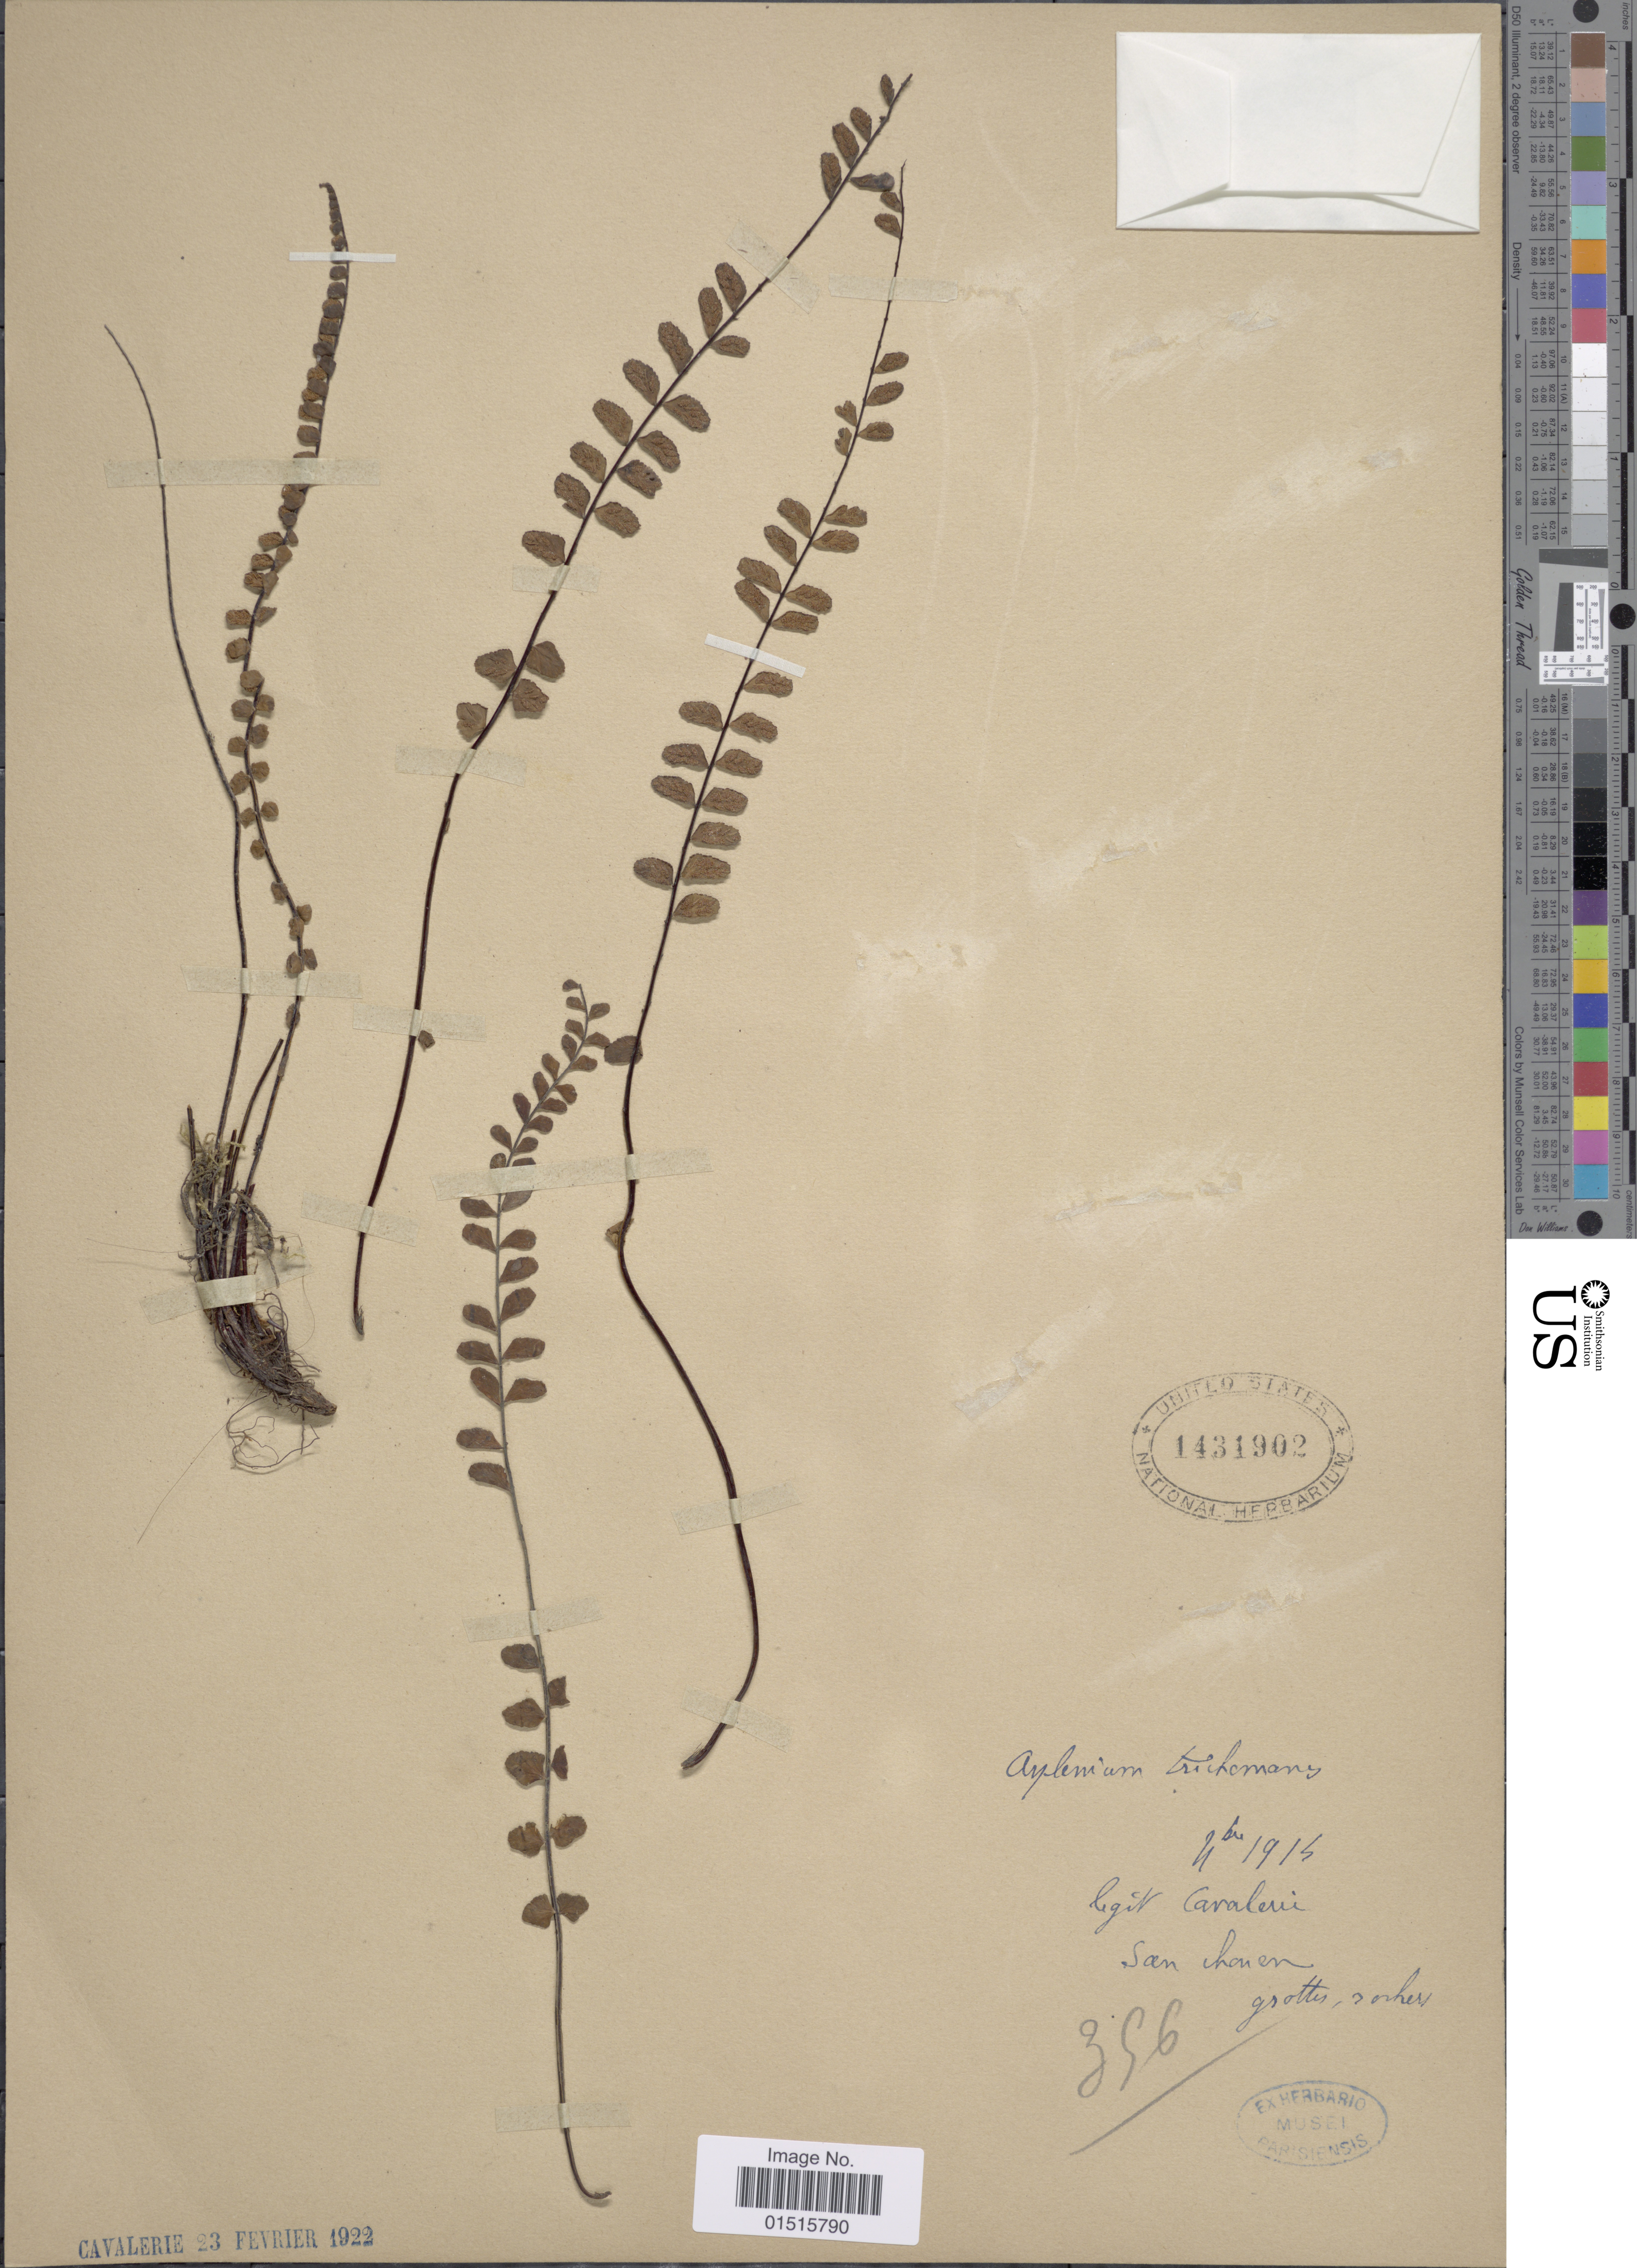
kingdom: Plantae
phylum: Tracheophyta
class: Polypodiopsida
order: Polypodiales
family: Aspleniaceae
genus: Asplenium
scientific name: Asplenium trichomanes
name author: L.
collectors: -. Cavalerie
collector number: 396*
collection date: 1915-06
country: China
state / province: Guizhou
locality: San hanen grottes, sorher [interpreted]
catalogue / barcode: US 1431902